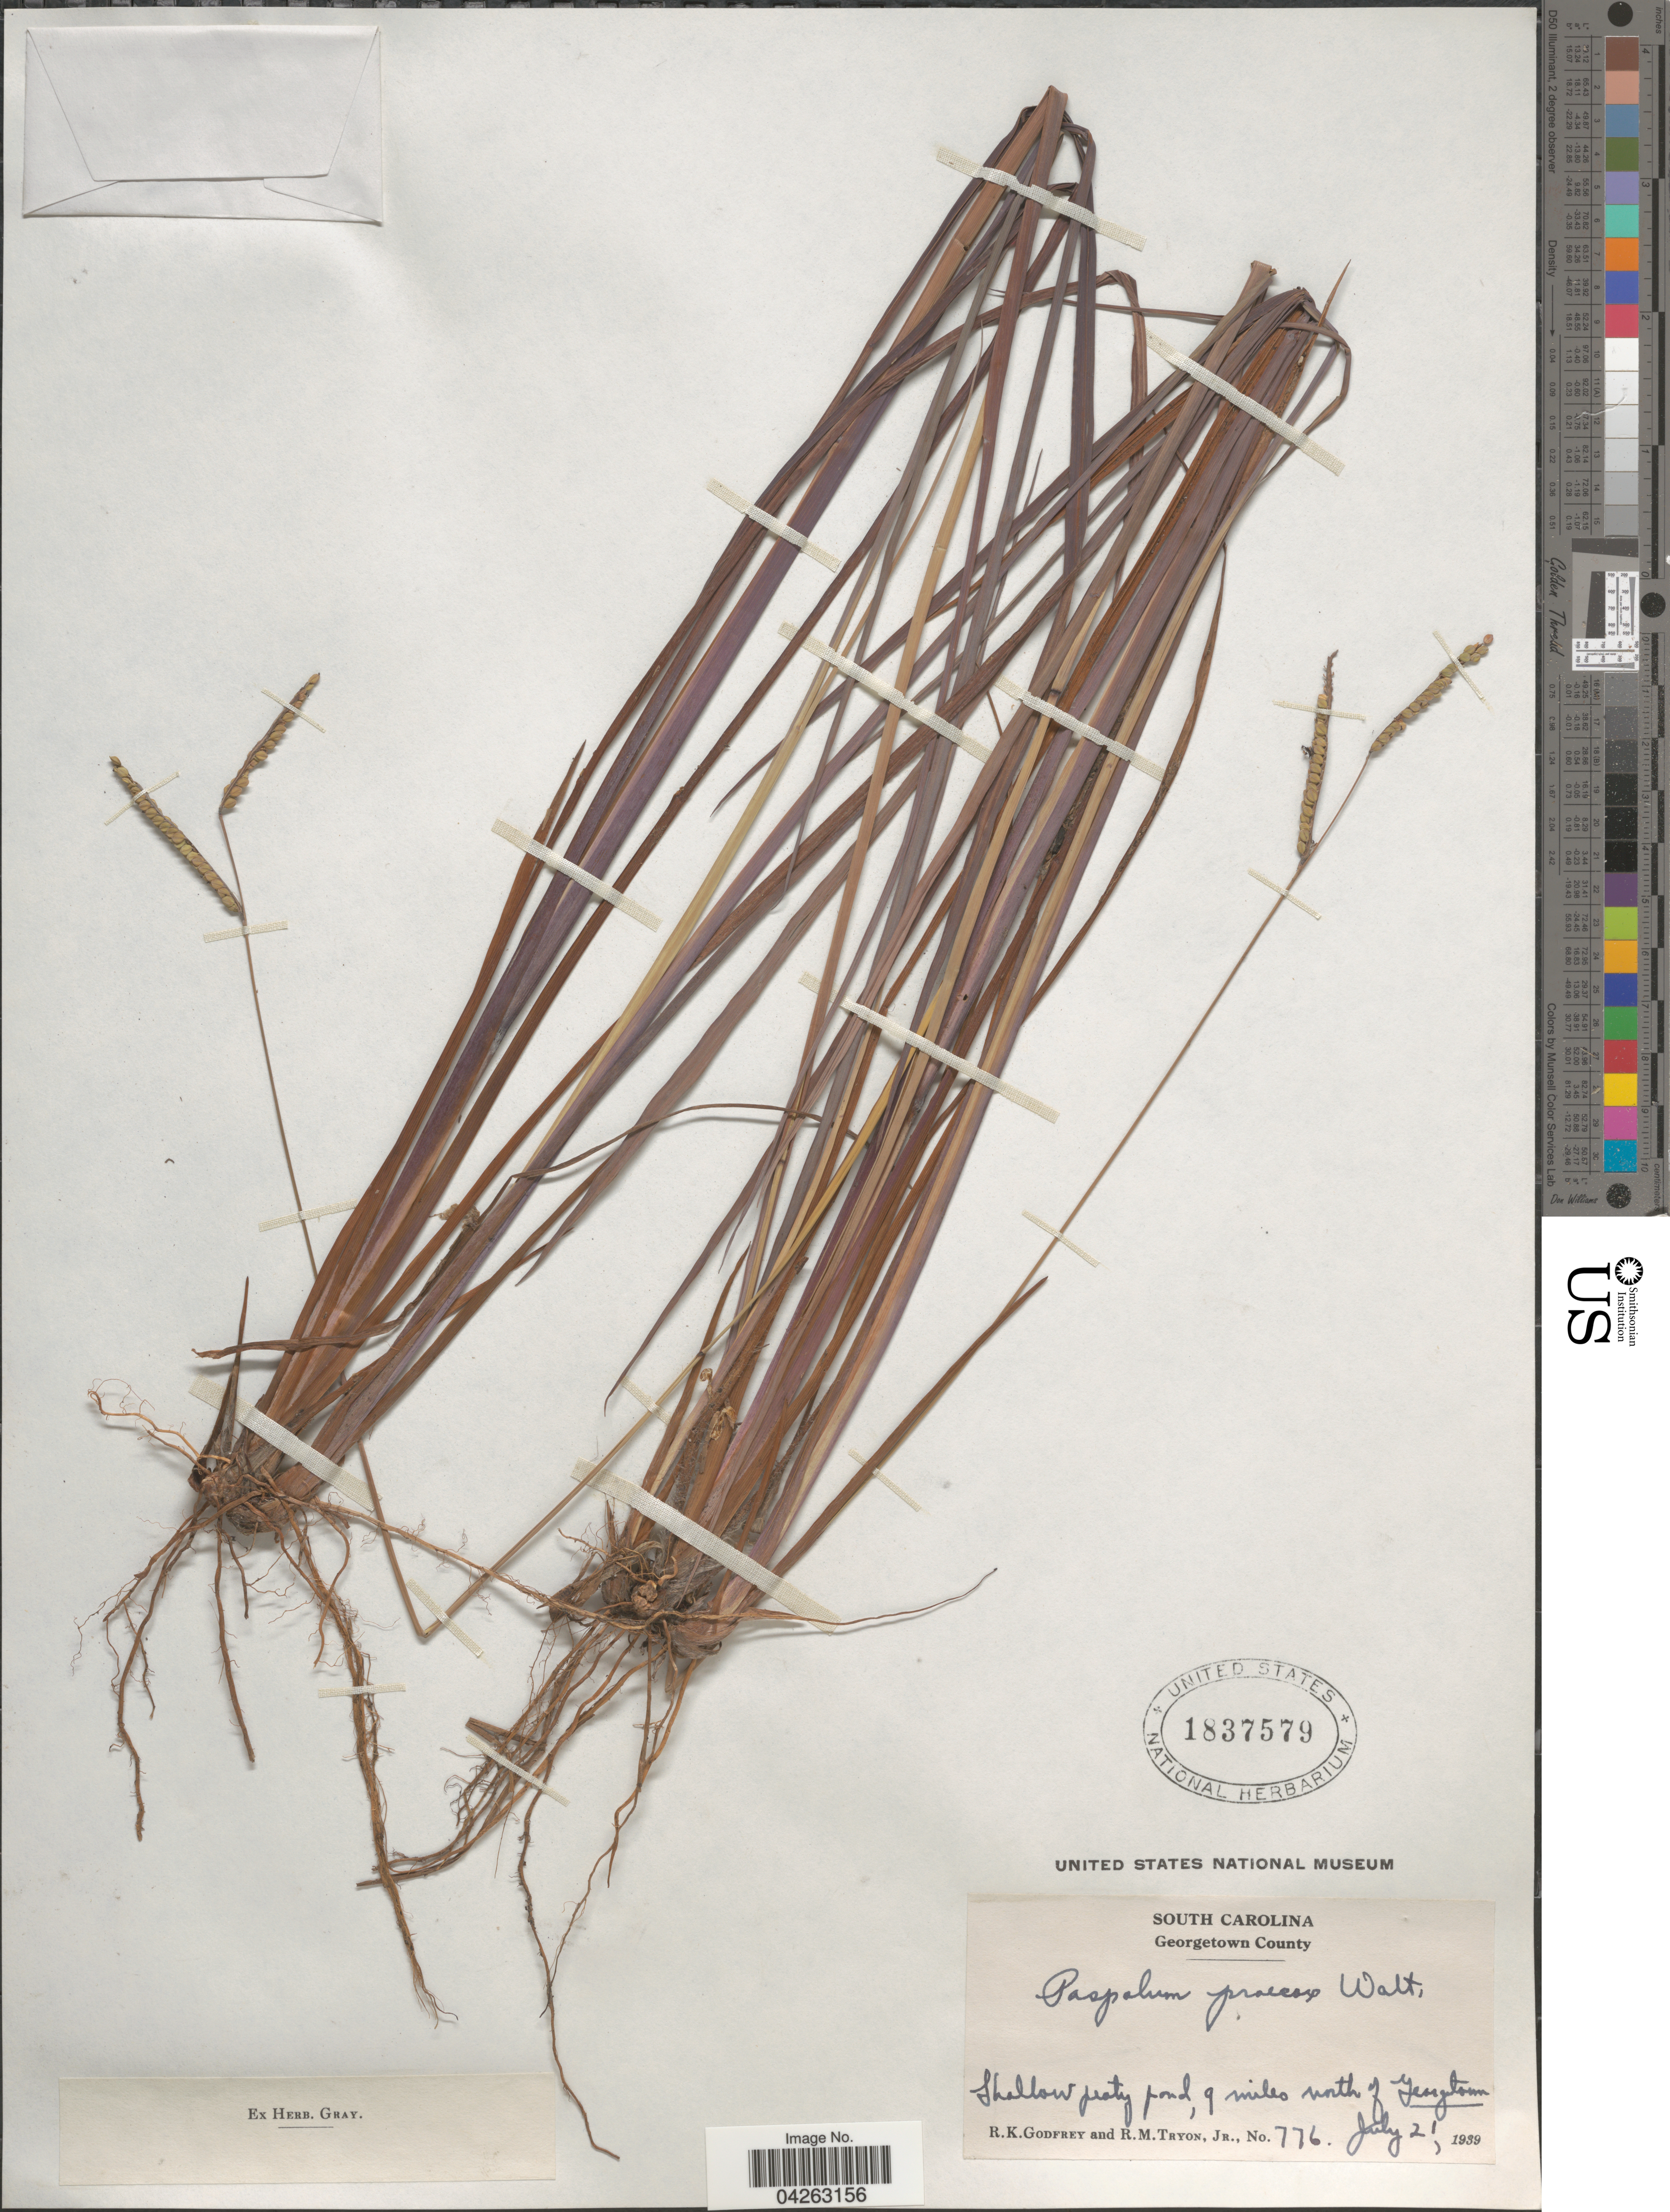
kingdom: Plantae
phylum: Tracheophyta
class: Liliopsida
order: Poales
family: Poaceae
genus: Paspalum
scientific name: Paspalum praecox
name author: Walter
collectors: R. K. Godfrey & R. Tryon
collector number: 776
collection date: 1939-07-21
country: United States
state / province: South Carolina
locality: Georgetown County. Shallow peaty pond, 9 miles south of Georgetown.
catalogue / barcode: US 1837579